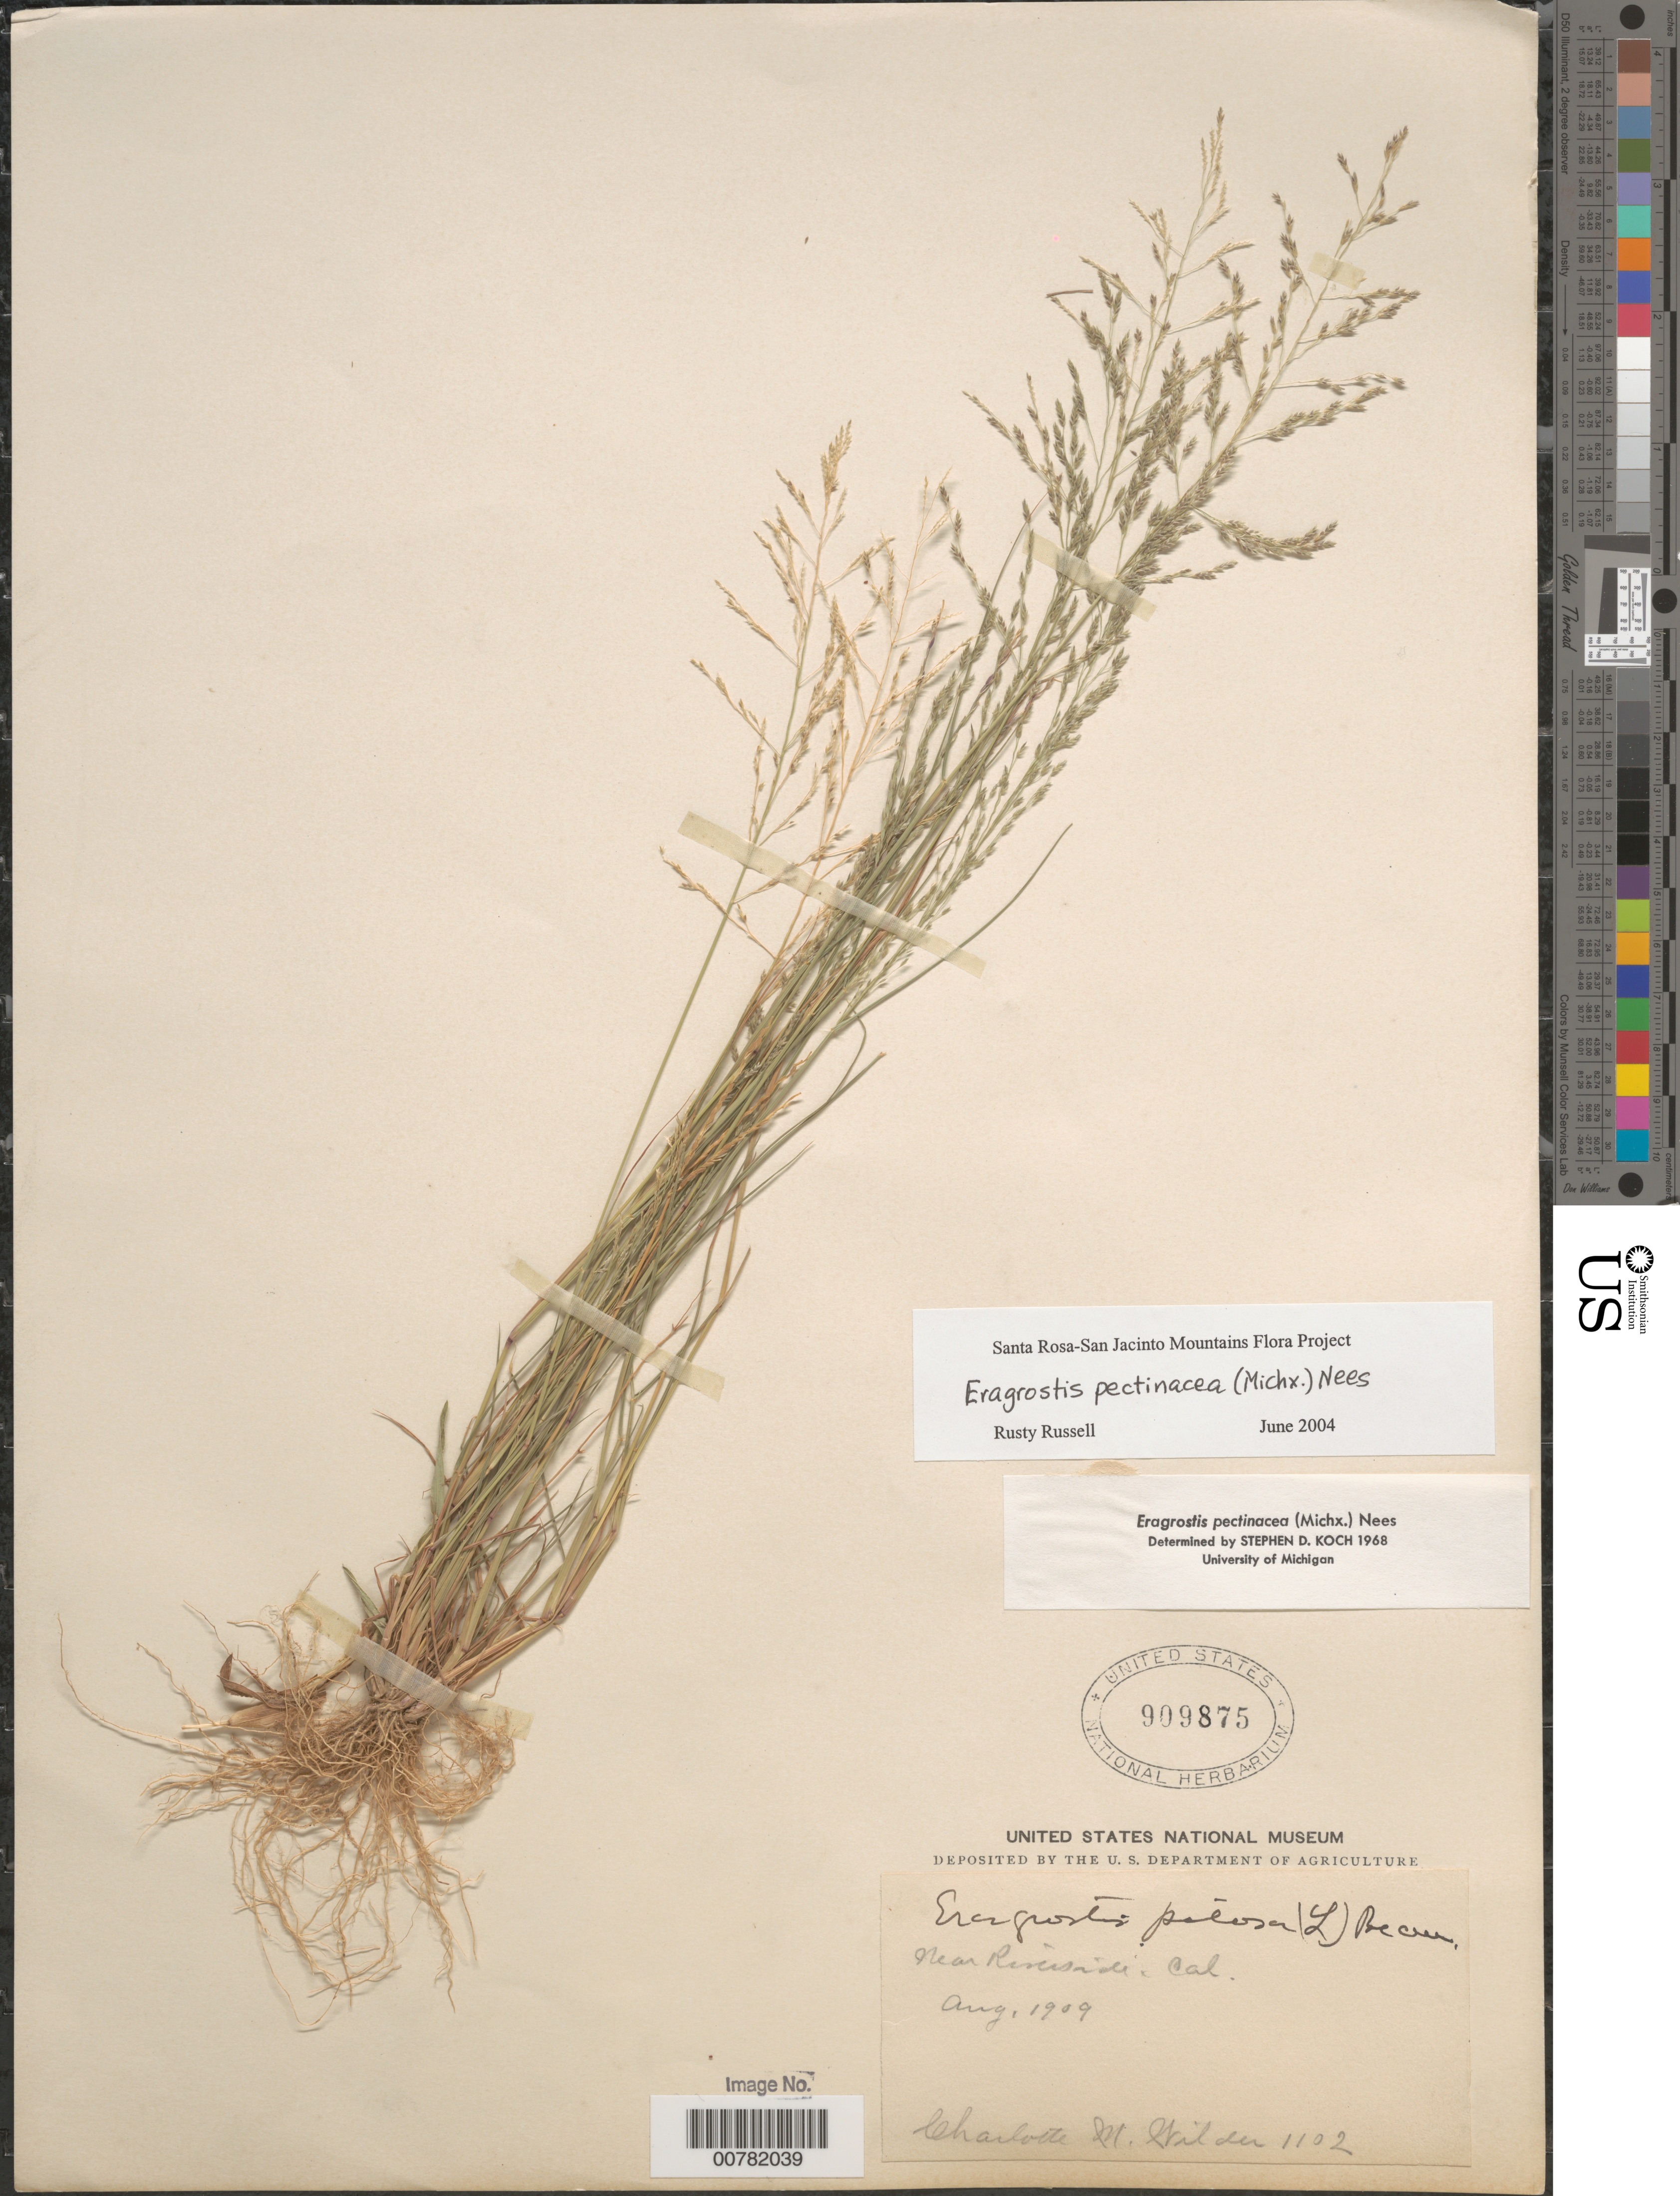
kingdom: Plantae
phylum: Tracheophyta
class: Liliopsida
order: Poales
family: Poaceae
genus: Eragrostis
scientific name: Eragrostis pectinacea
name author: (Michx.) Nees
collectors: C. Wilder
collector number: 1102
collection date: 1909-08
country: United States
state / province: California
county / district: Riverside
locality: Near Riverside.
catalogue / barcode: US 909875